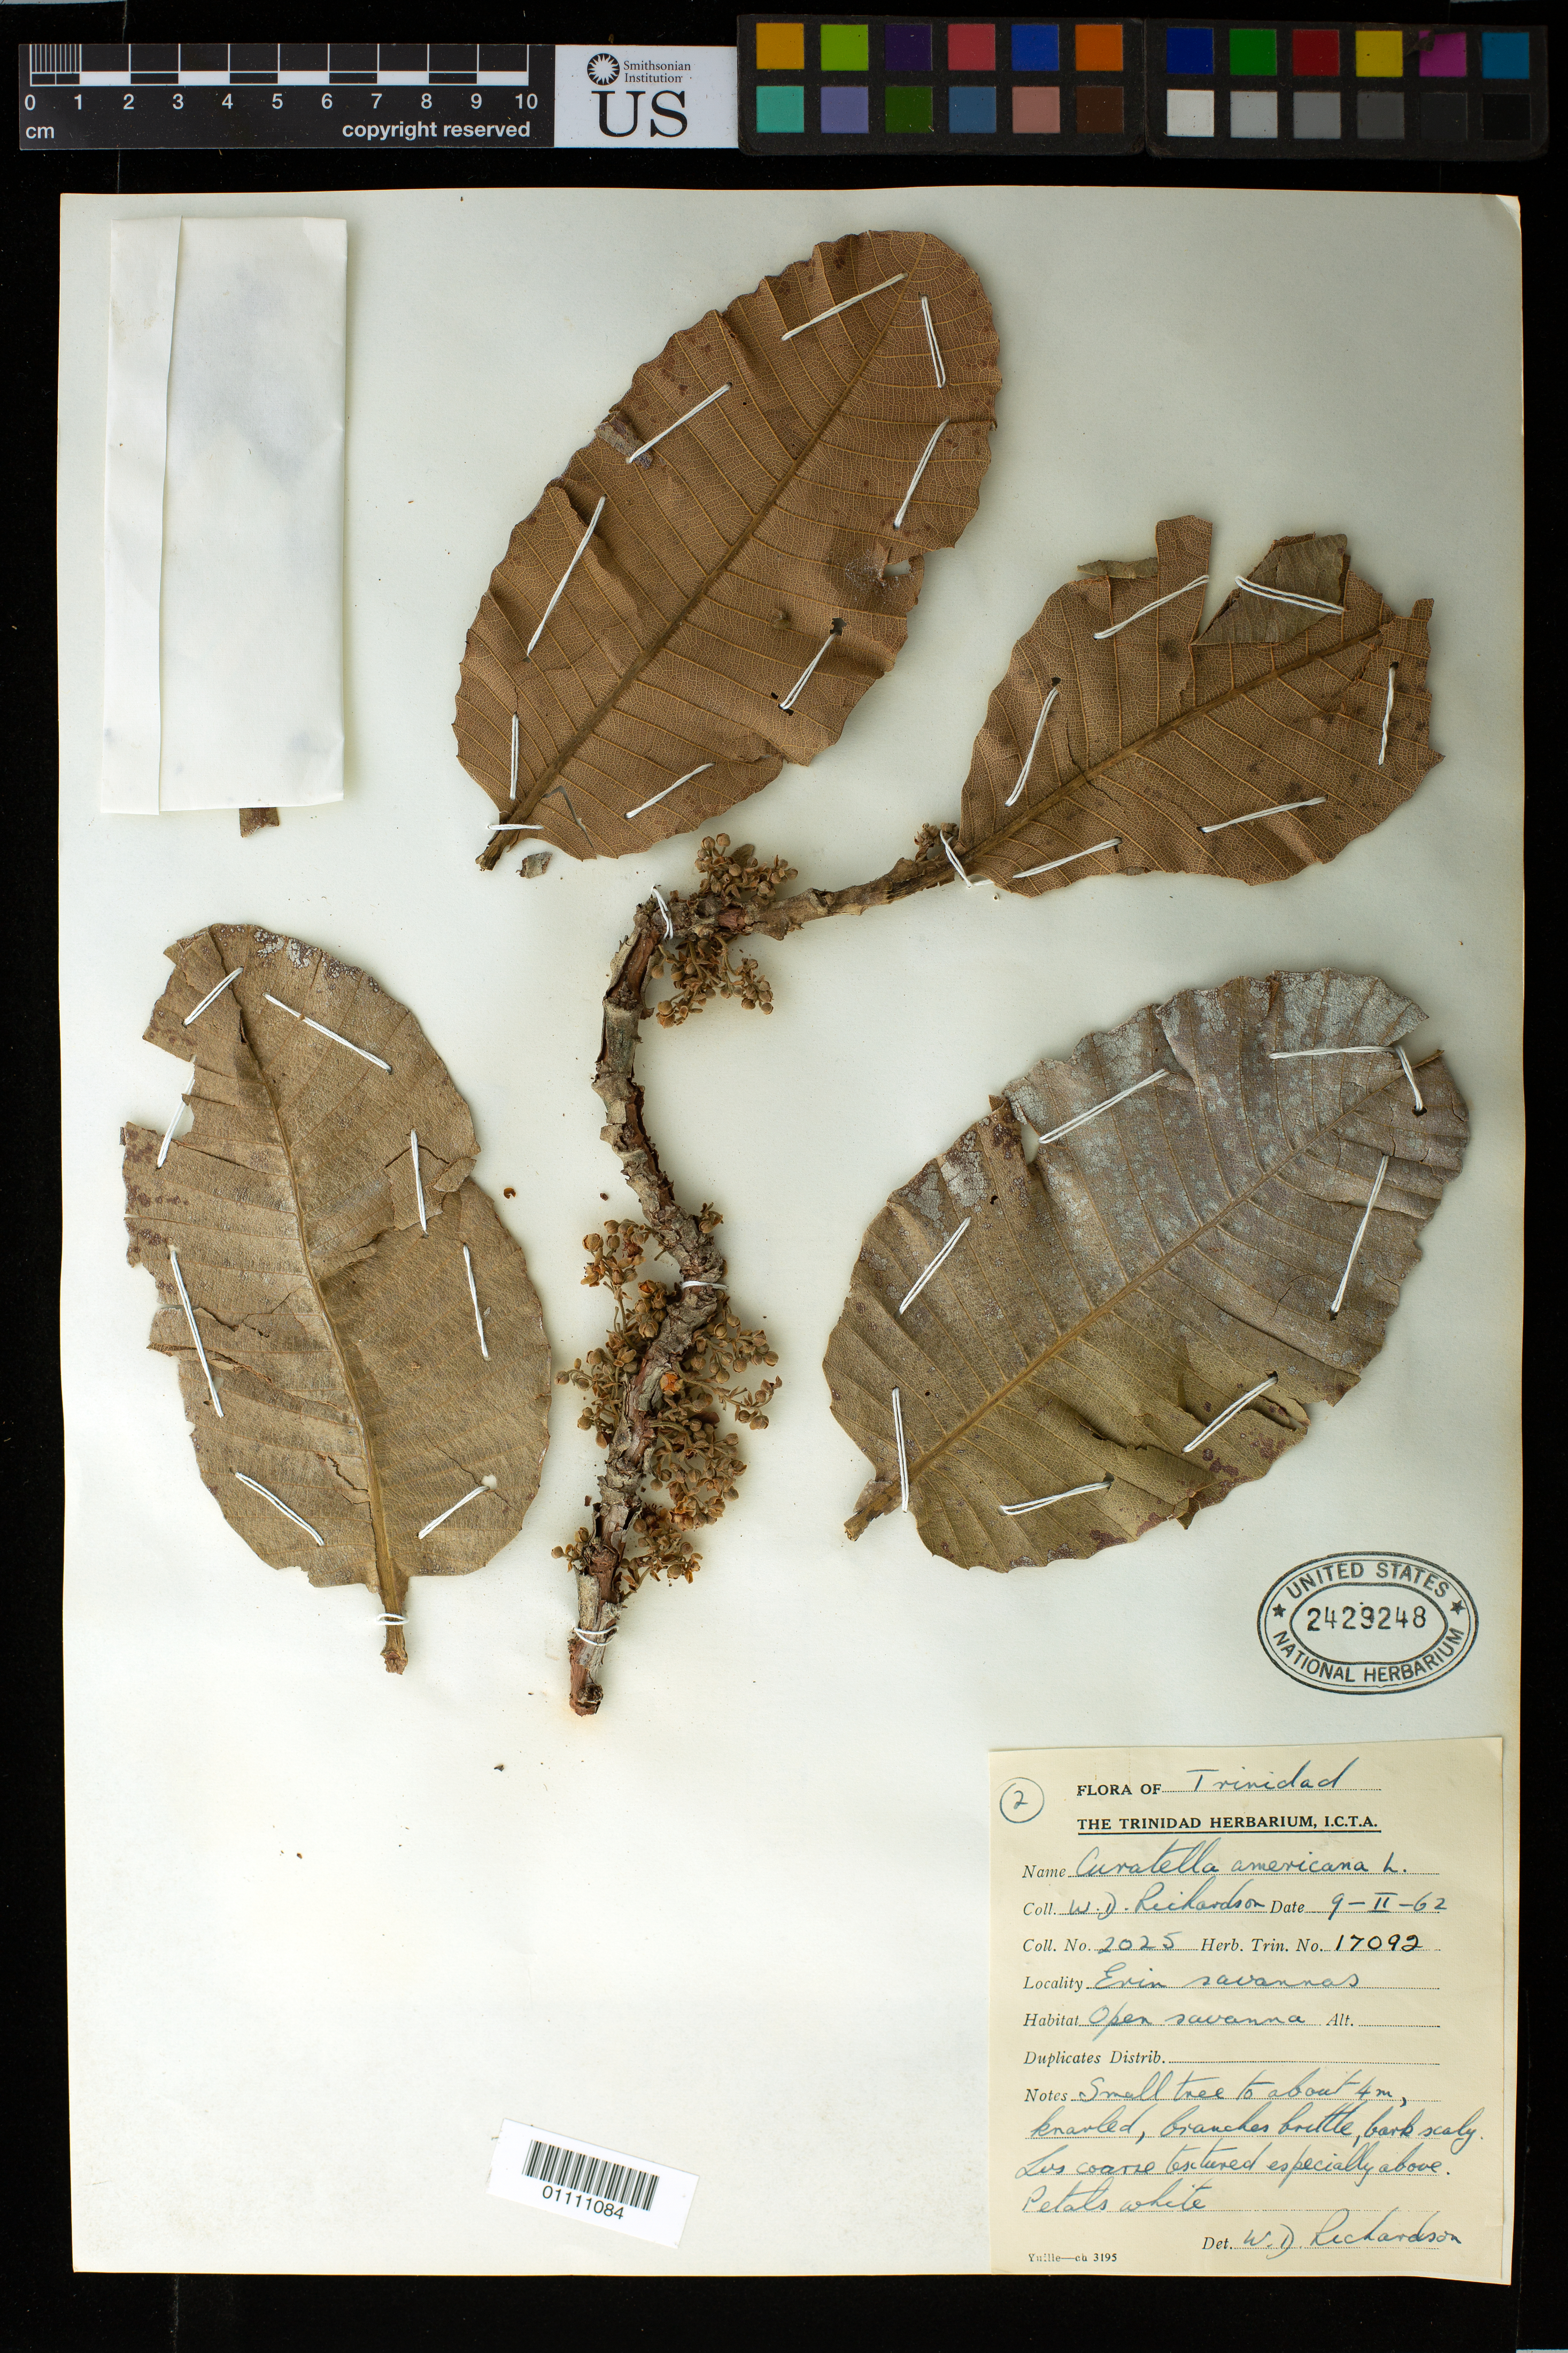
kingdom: Plantae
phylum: Tracheophyta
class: Magnoliopsida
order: Dilleniales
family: Dilleniaceae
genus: Curatella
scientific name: Curatella americana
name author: L.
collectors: W. D. Richardson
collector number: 2025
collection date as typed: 09 Feb 1962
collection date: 1962-02-09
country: Trinidad and Tobago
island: Trinidad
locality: Erin Savannas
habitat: in an open savanna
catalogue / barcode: US 2429248